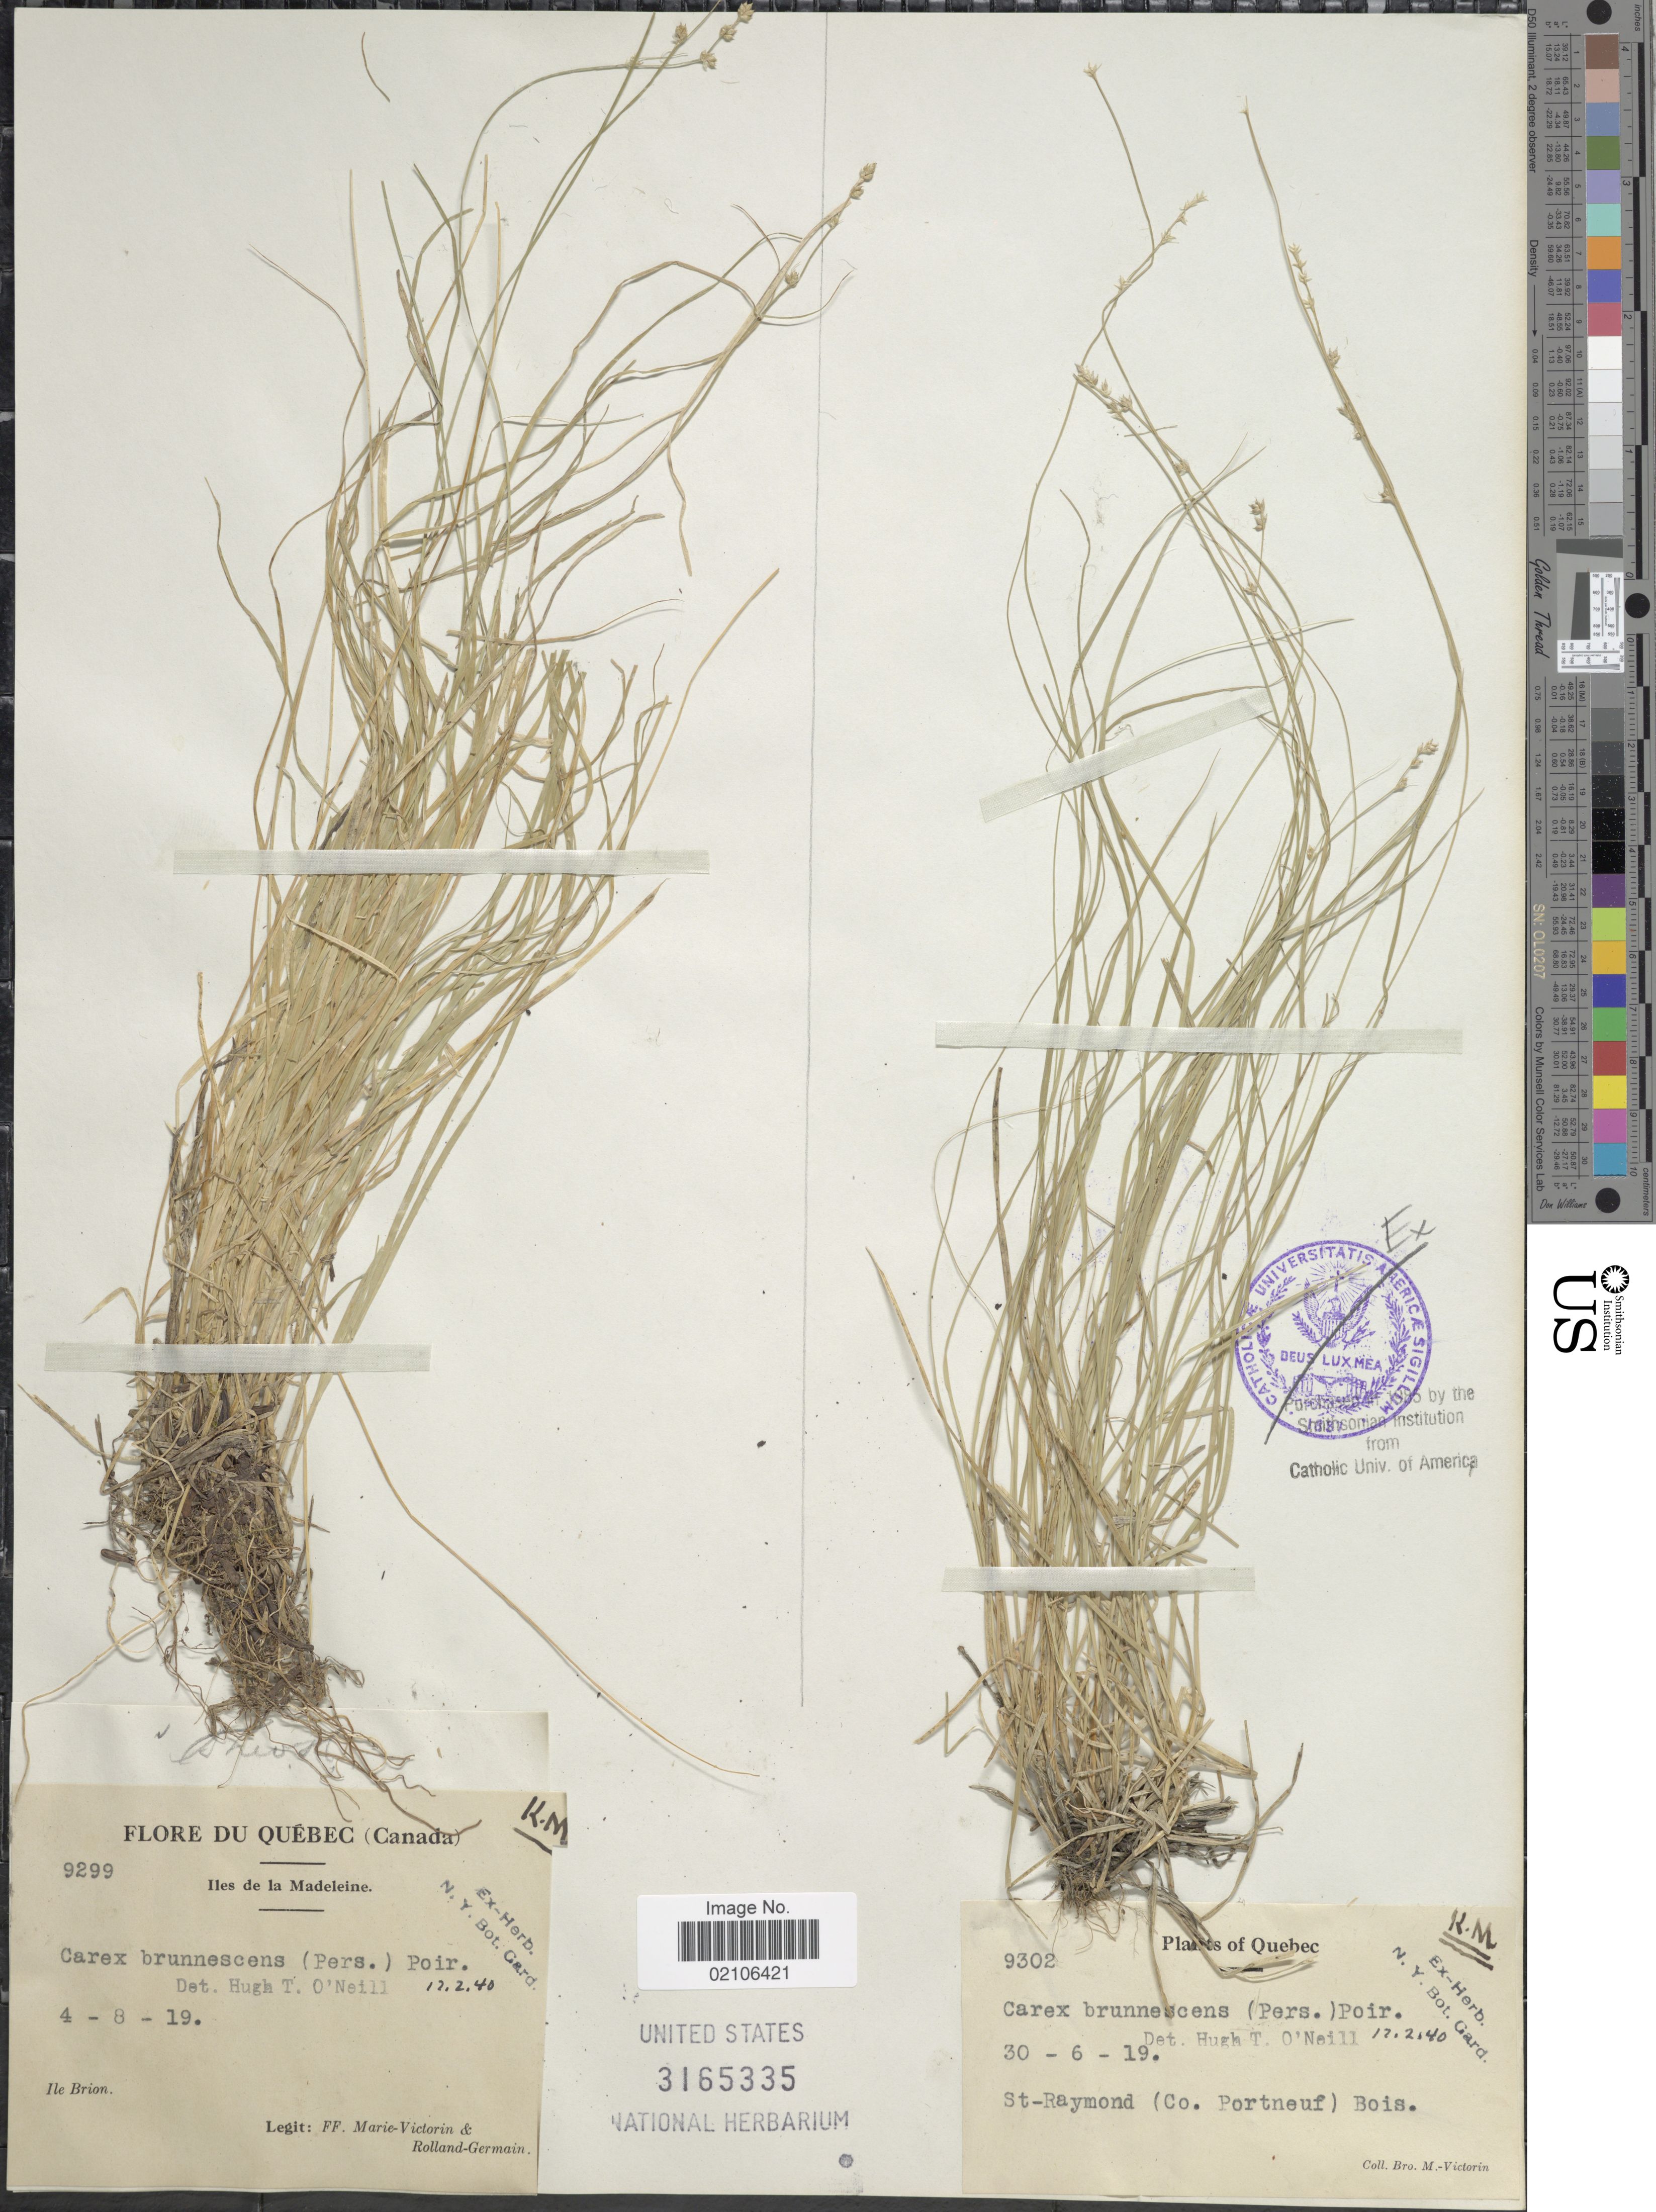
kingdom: Plantae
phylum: Tracheophyta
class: Liliopsida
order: Poales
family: Cyperaceae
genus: Carex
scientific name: Carex brunnescens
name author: (Pers.) Poir.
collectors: F. Marie-Victorin & Rolland-Germain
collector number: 9299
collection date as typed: Transcribed d/m/y: 8/4/19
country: Canada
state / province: Quebec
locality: Iles de la Madeleine, Ile Brion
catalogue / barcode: US 3165335